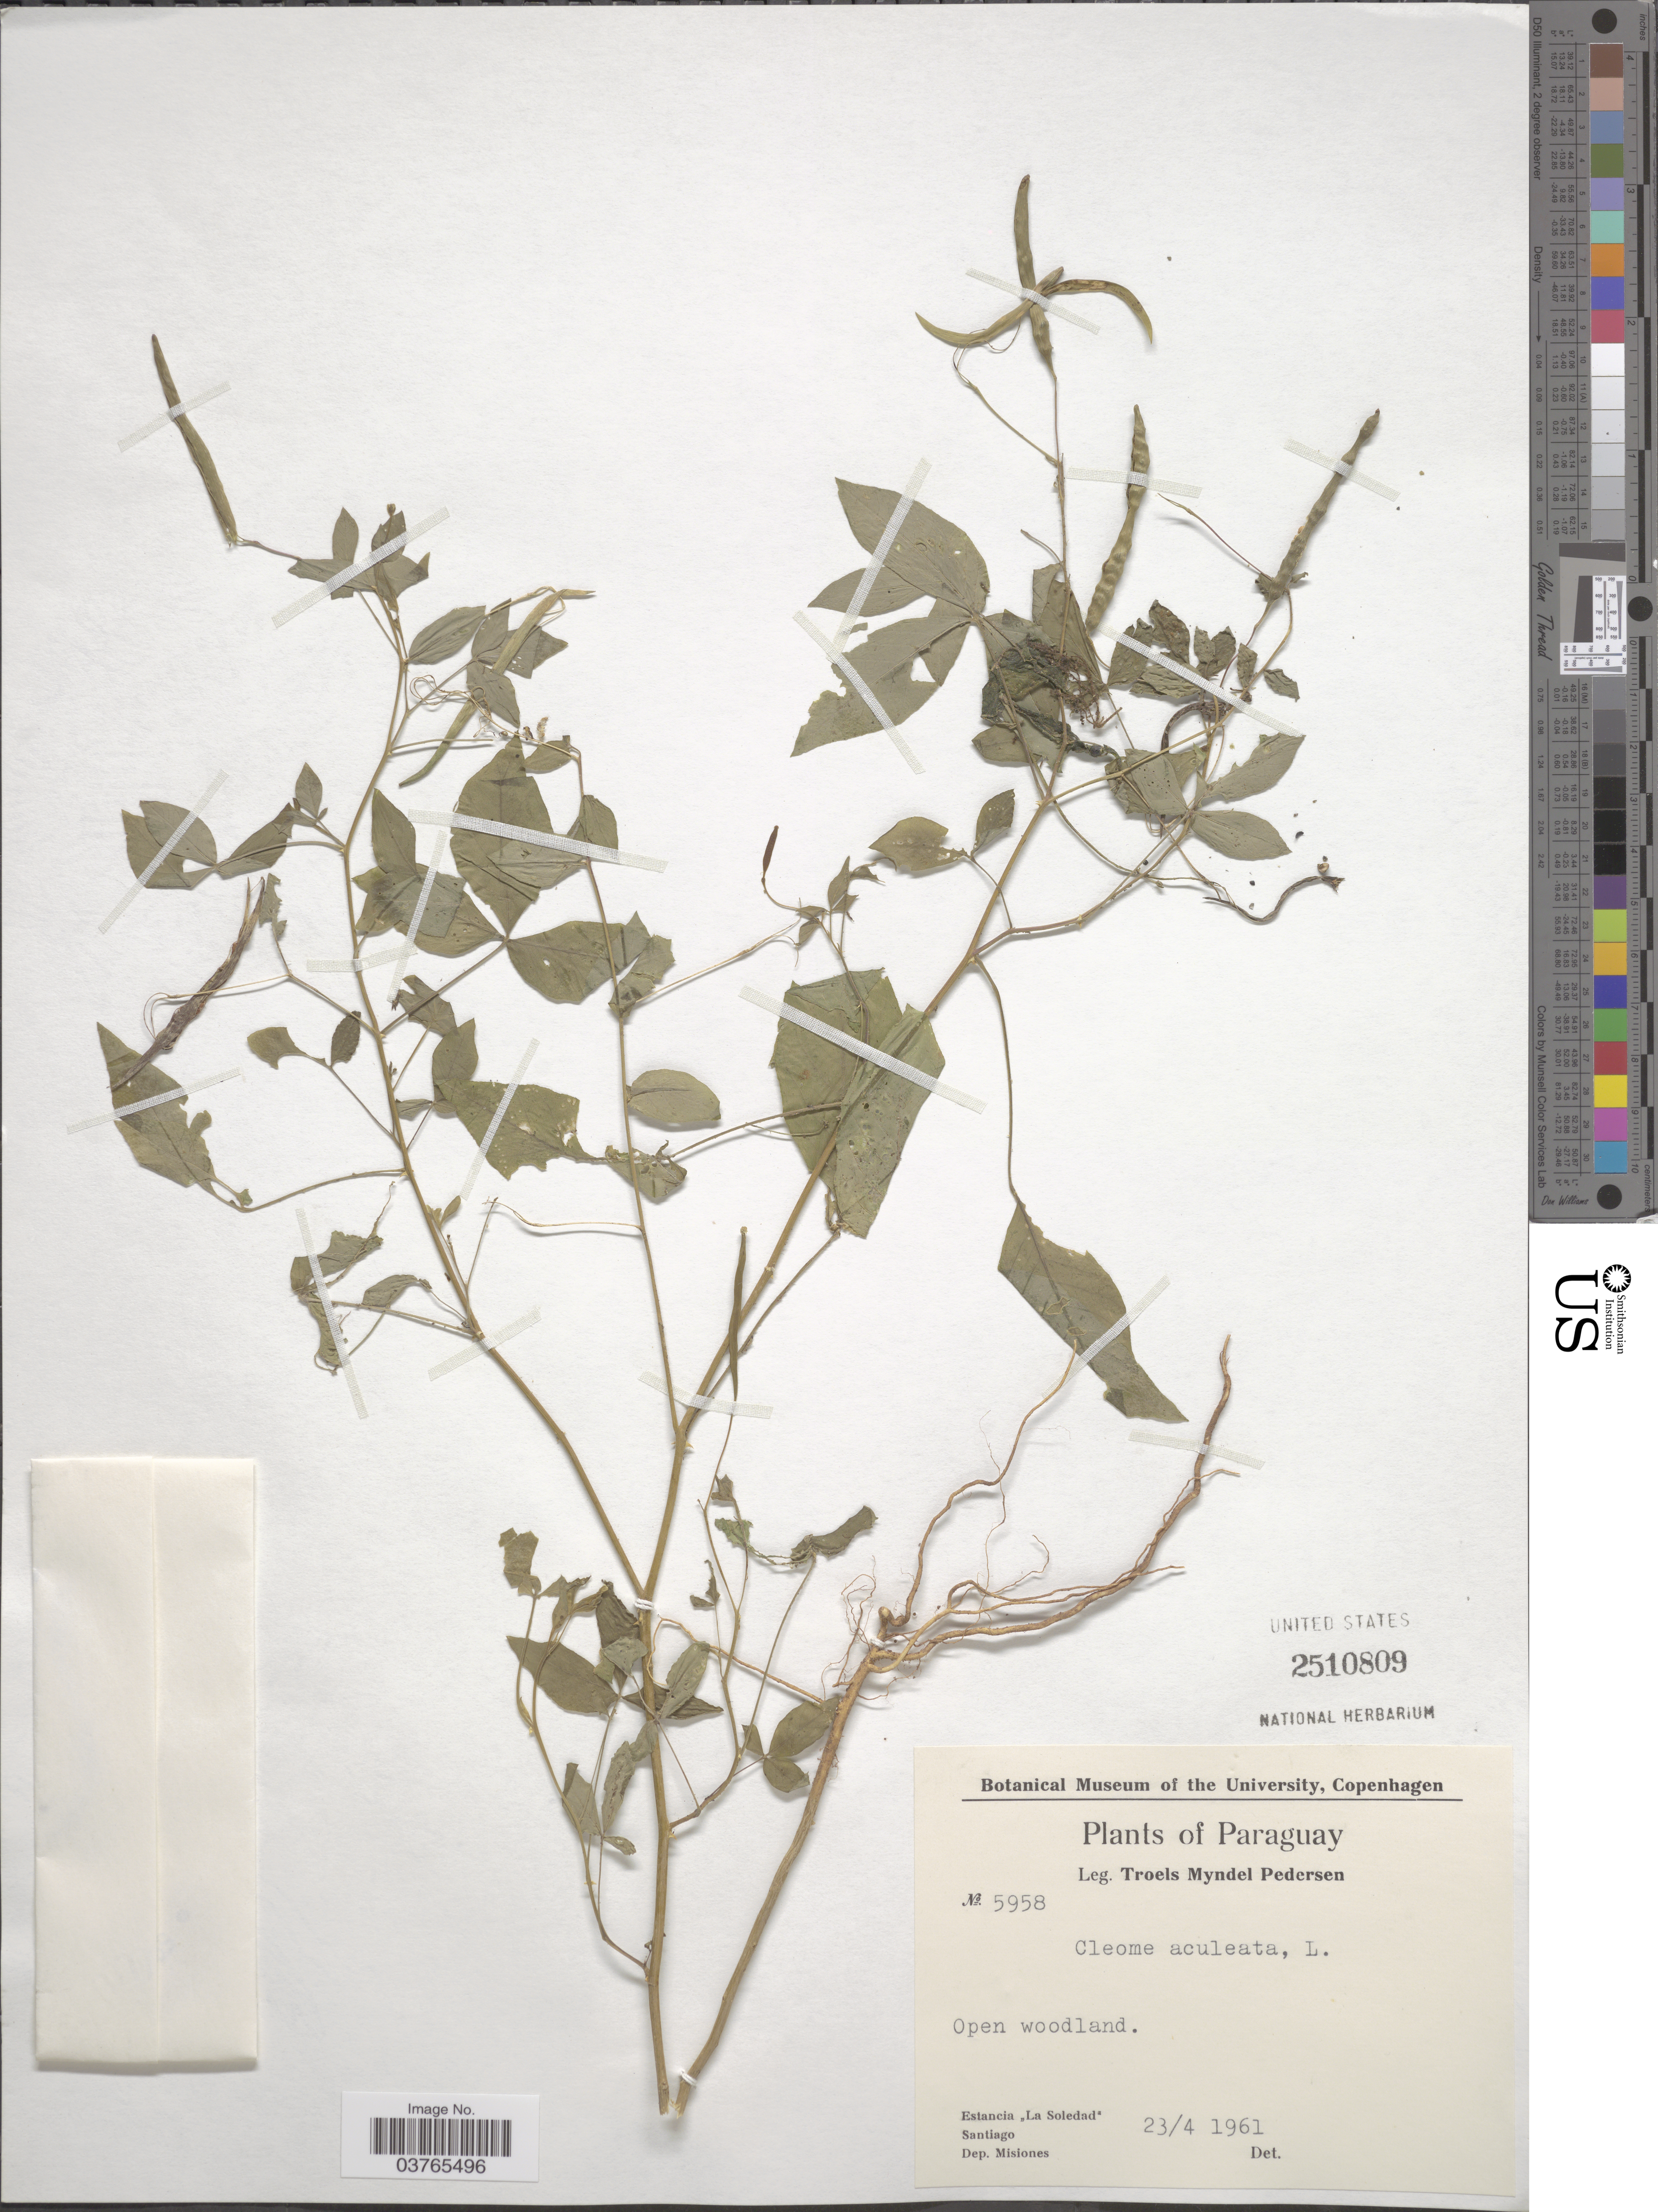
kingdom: Plantae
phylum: Tracheophyta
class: Magnoliopsida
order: Brassicales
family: Cleomaceae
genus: Tarenaya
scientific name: Tarenaya aculeata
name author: (L.) Soares Neto & Roalson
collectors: T. Pederson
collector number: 5958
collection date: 1961-04-23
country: Paraguay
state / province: Misiones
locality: Estancia "La Soledad", Santiago, Dep. Misiones.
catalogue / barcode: US 2510809